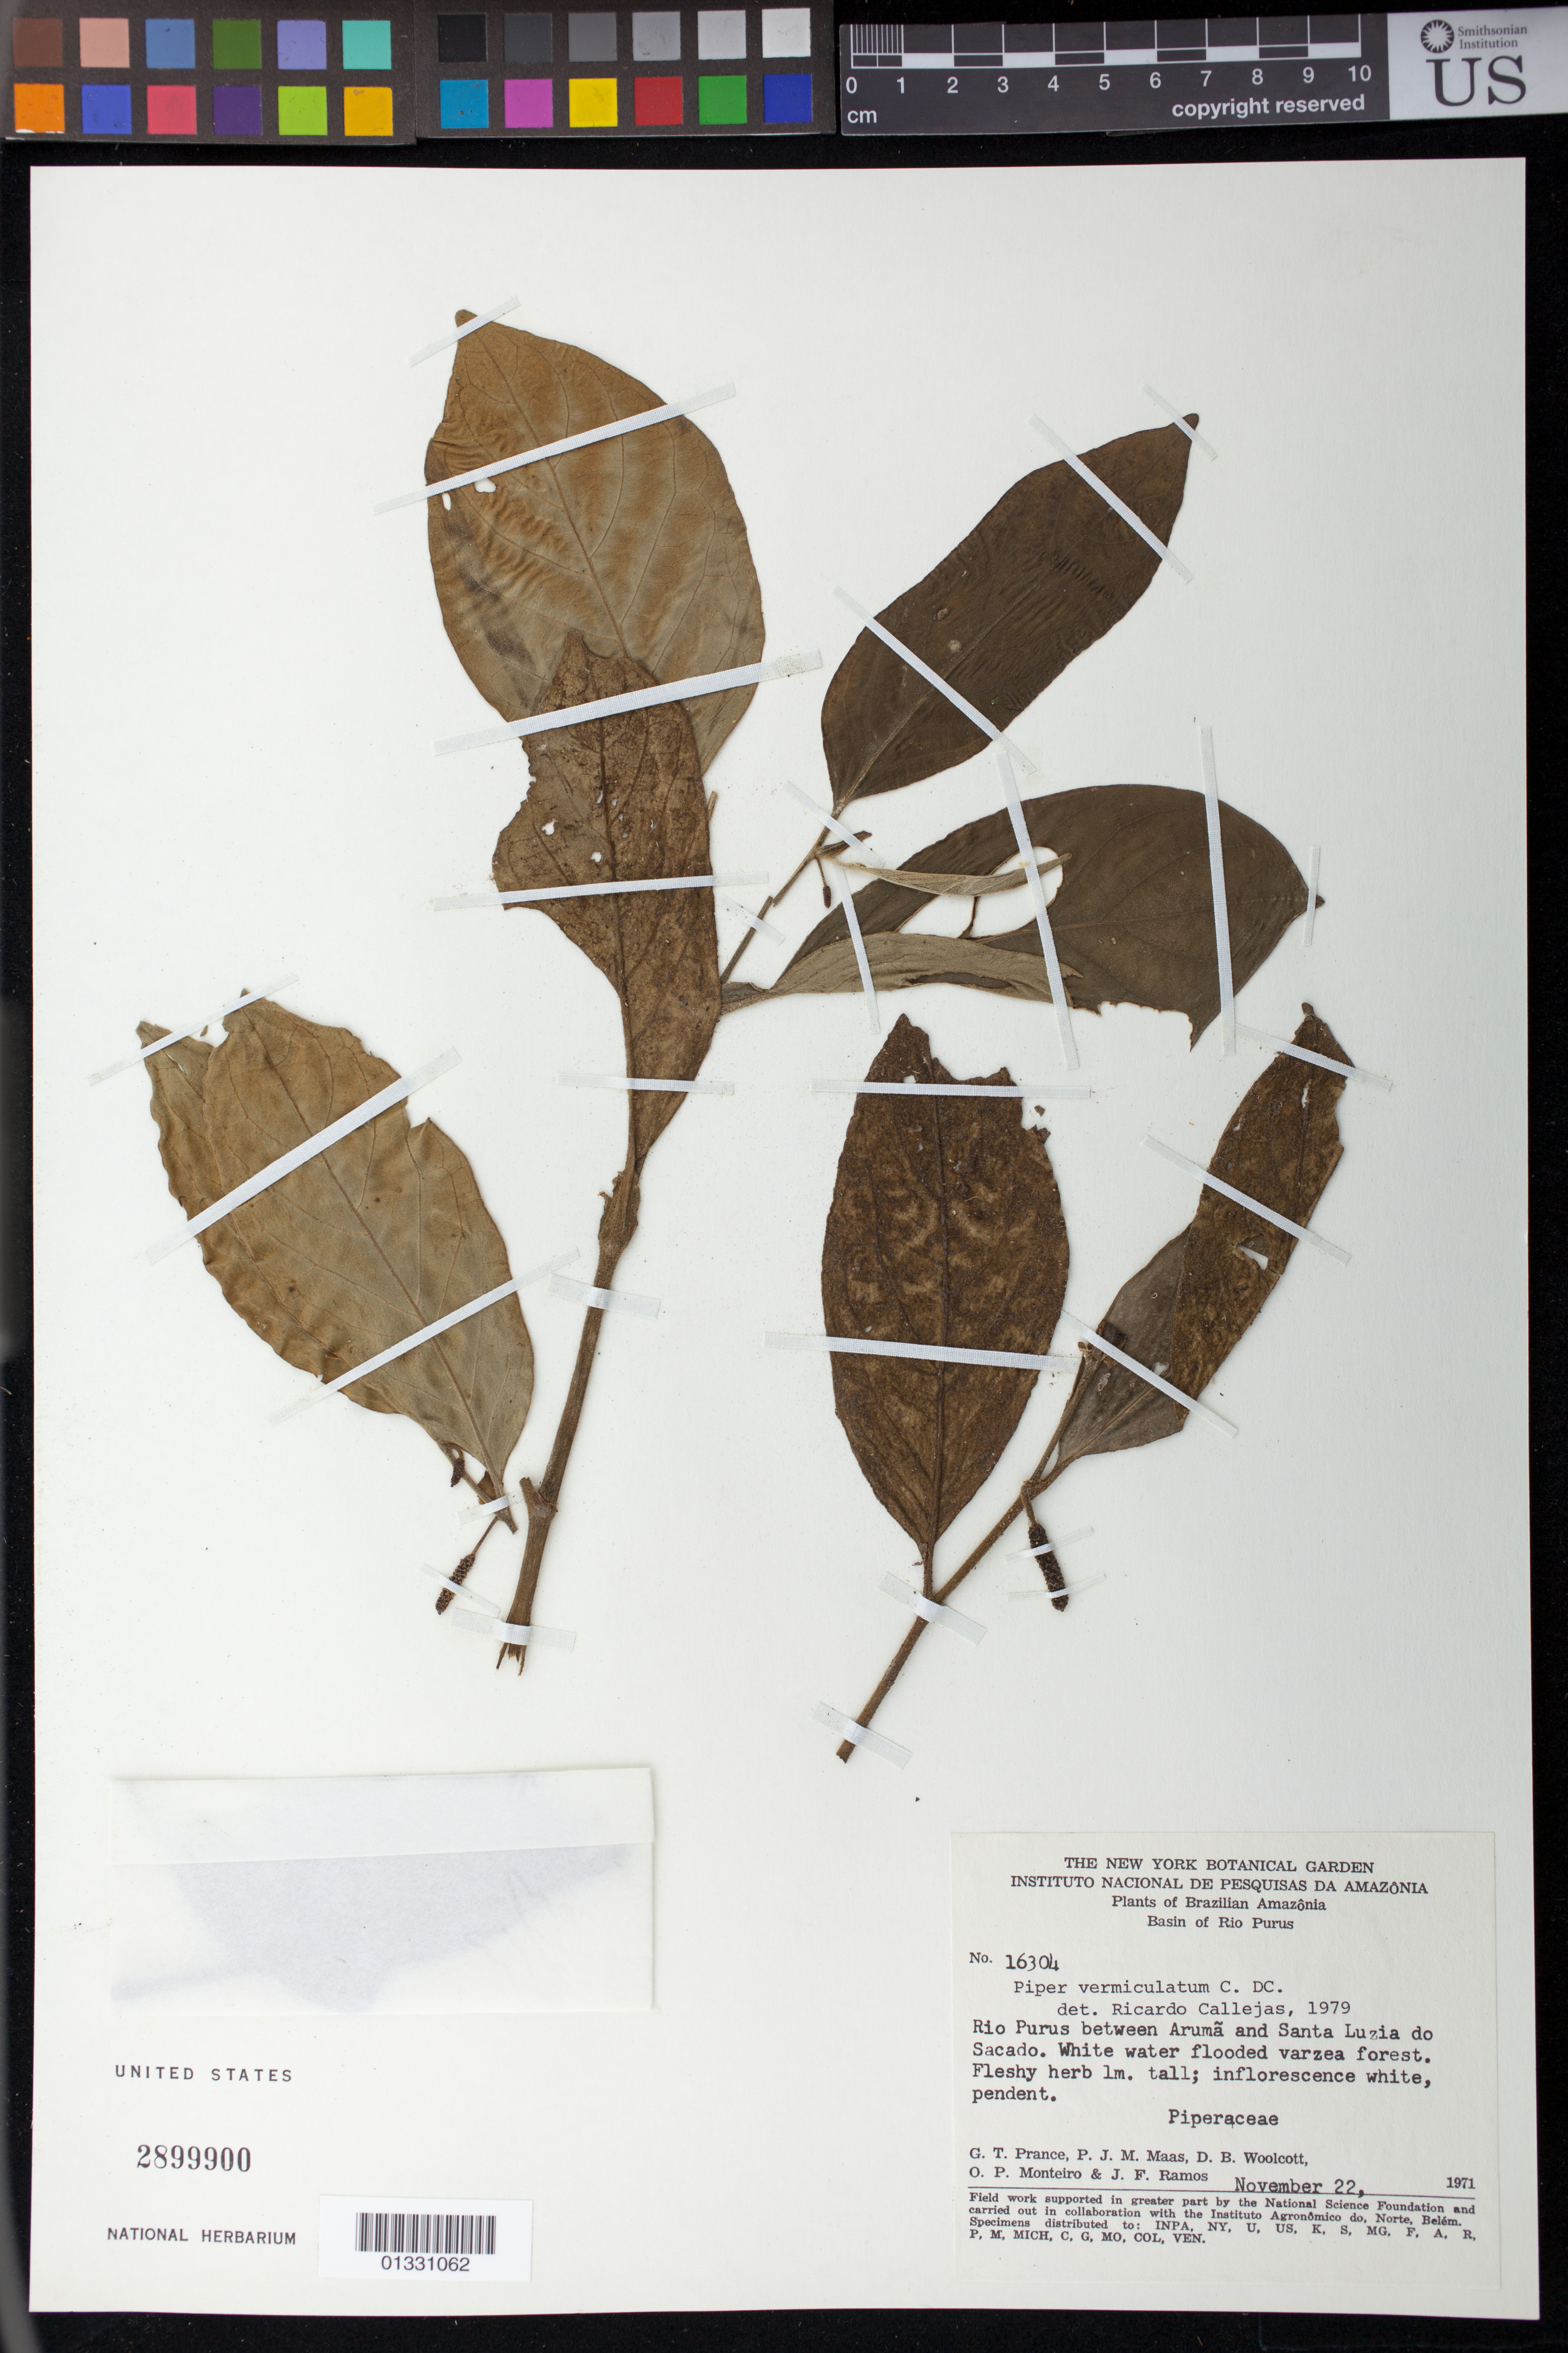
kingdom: Plantae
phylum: Tracheophyta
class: Magnoliopsida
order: Piperales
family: Piperaceae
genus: Piper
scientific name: Piper vermiculatum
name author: C. DC.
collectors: G. T. Prance, P. Maas, D. B. Woolcott, O. P. Monteiro & J. F. Ramos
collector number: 16304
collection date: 1971-11-22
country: Brazil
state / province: Amazonas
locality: Rio Purus between Arumã and Santa Luzia do Sacado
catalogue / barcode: US 2899900